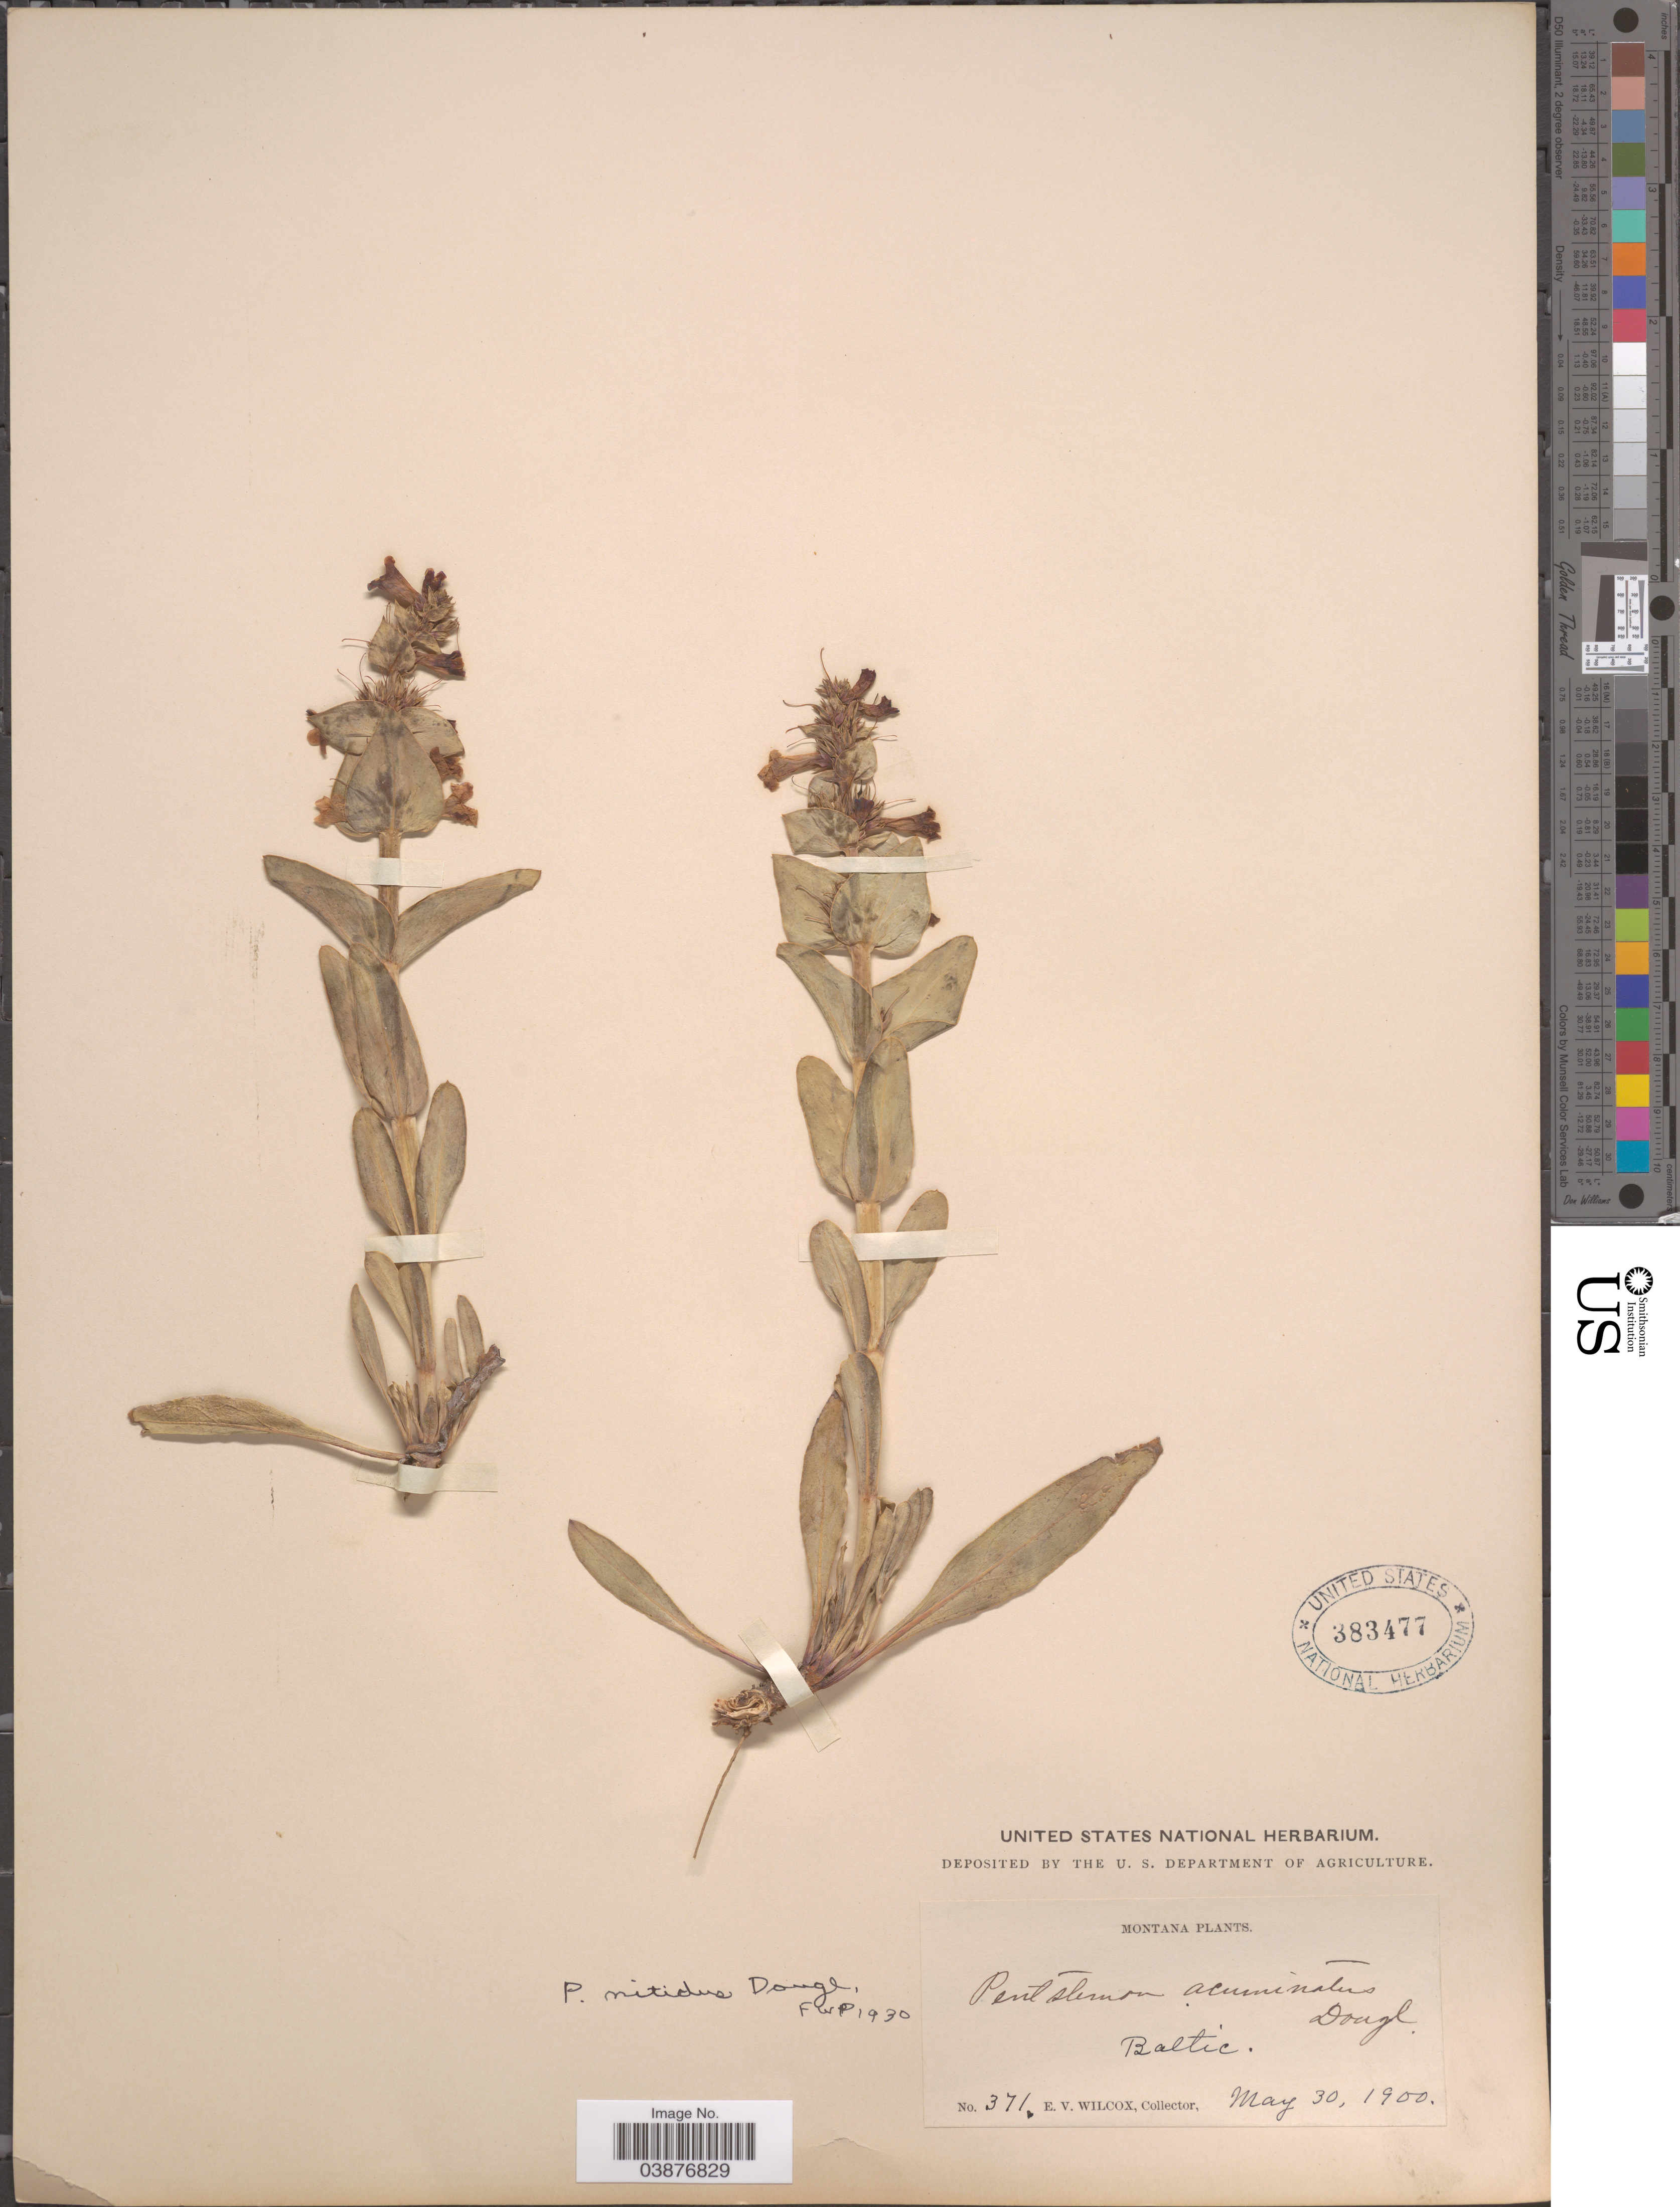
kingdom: Plantae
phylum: Tracheophyta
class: Magnoliopsida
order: Lamiales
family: Plantaginaceae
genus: Penstemon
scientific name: Penstemon nitidus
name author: Douglas ex Benth.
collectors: E. V. Wilcox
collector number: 371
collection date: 1900-05-30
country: United States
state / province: Montana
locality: Baltic.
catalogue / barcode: US 383477